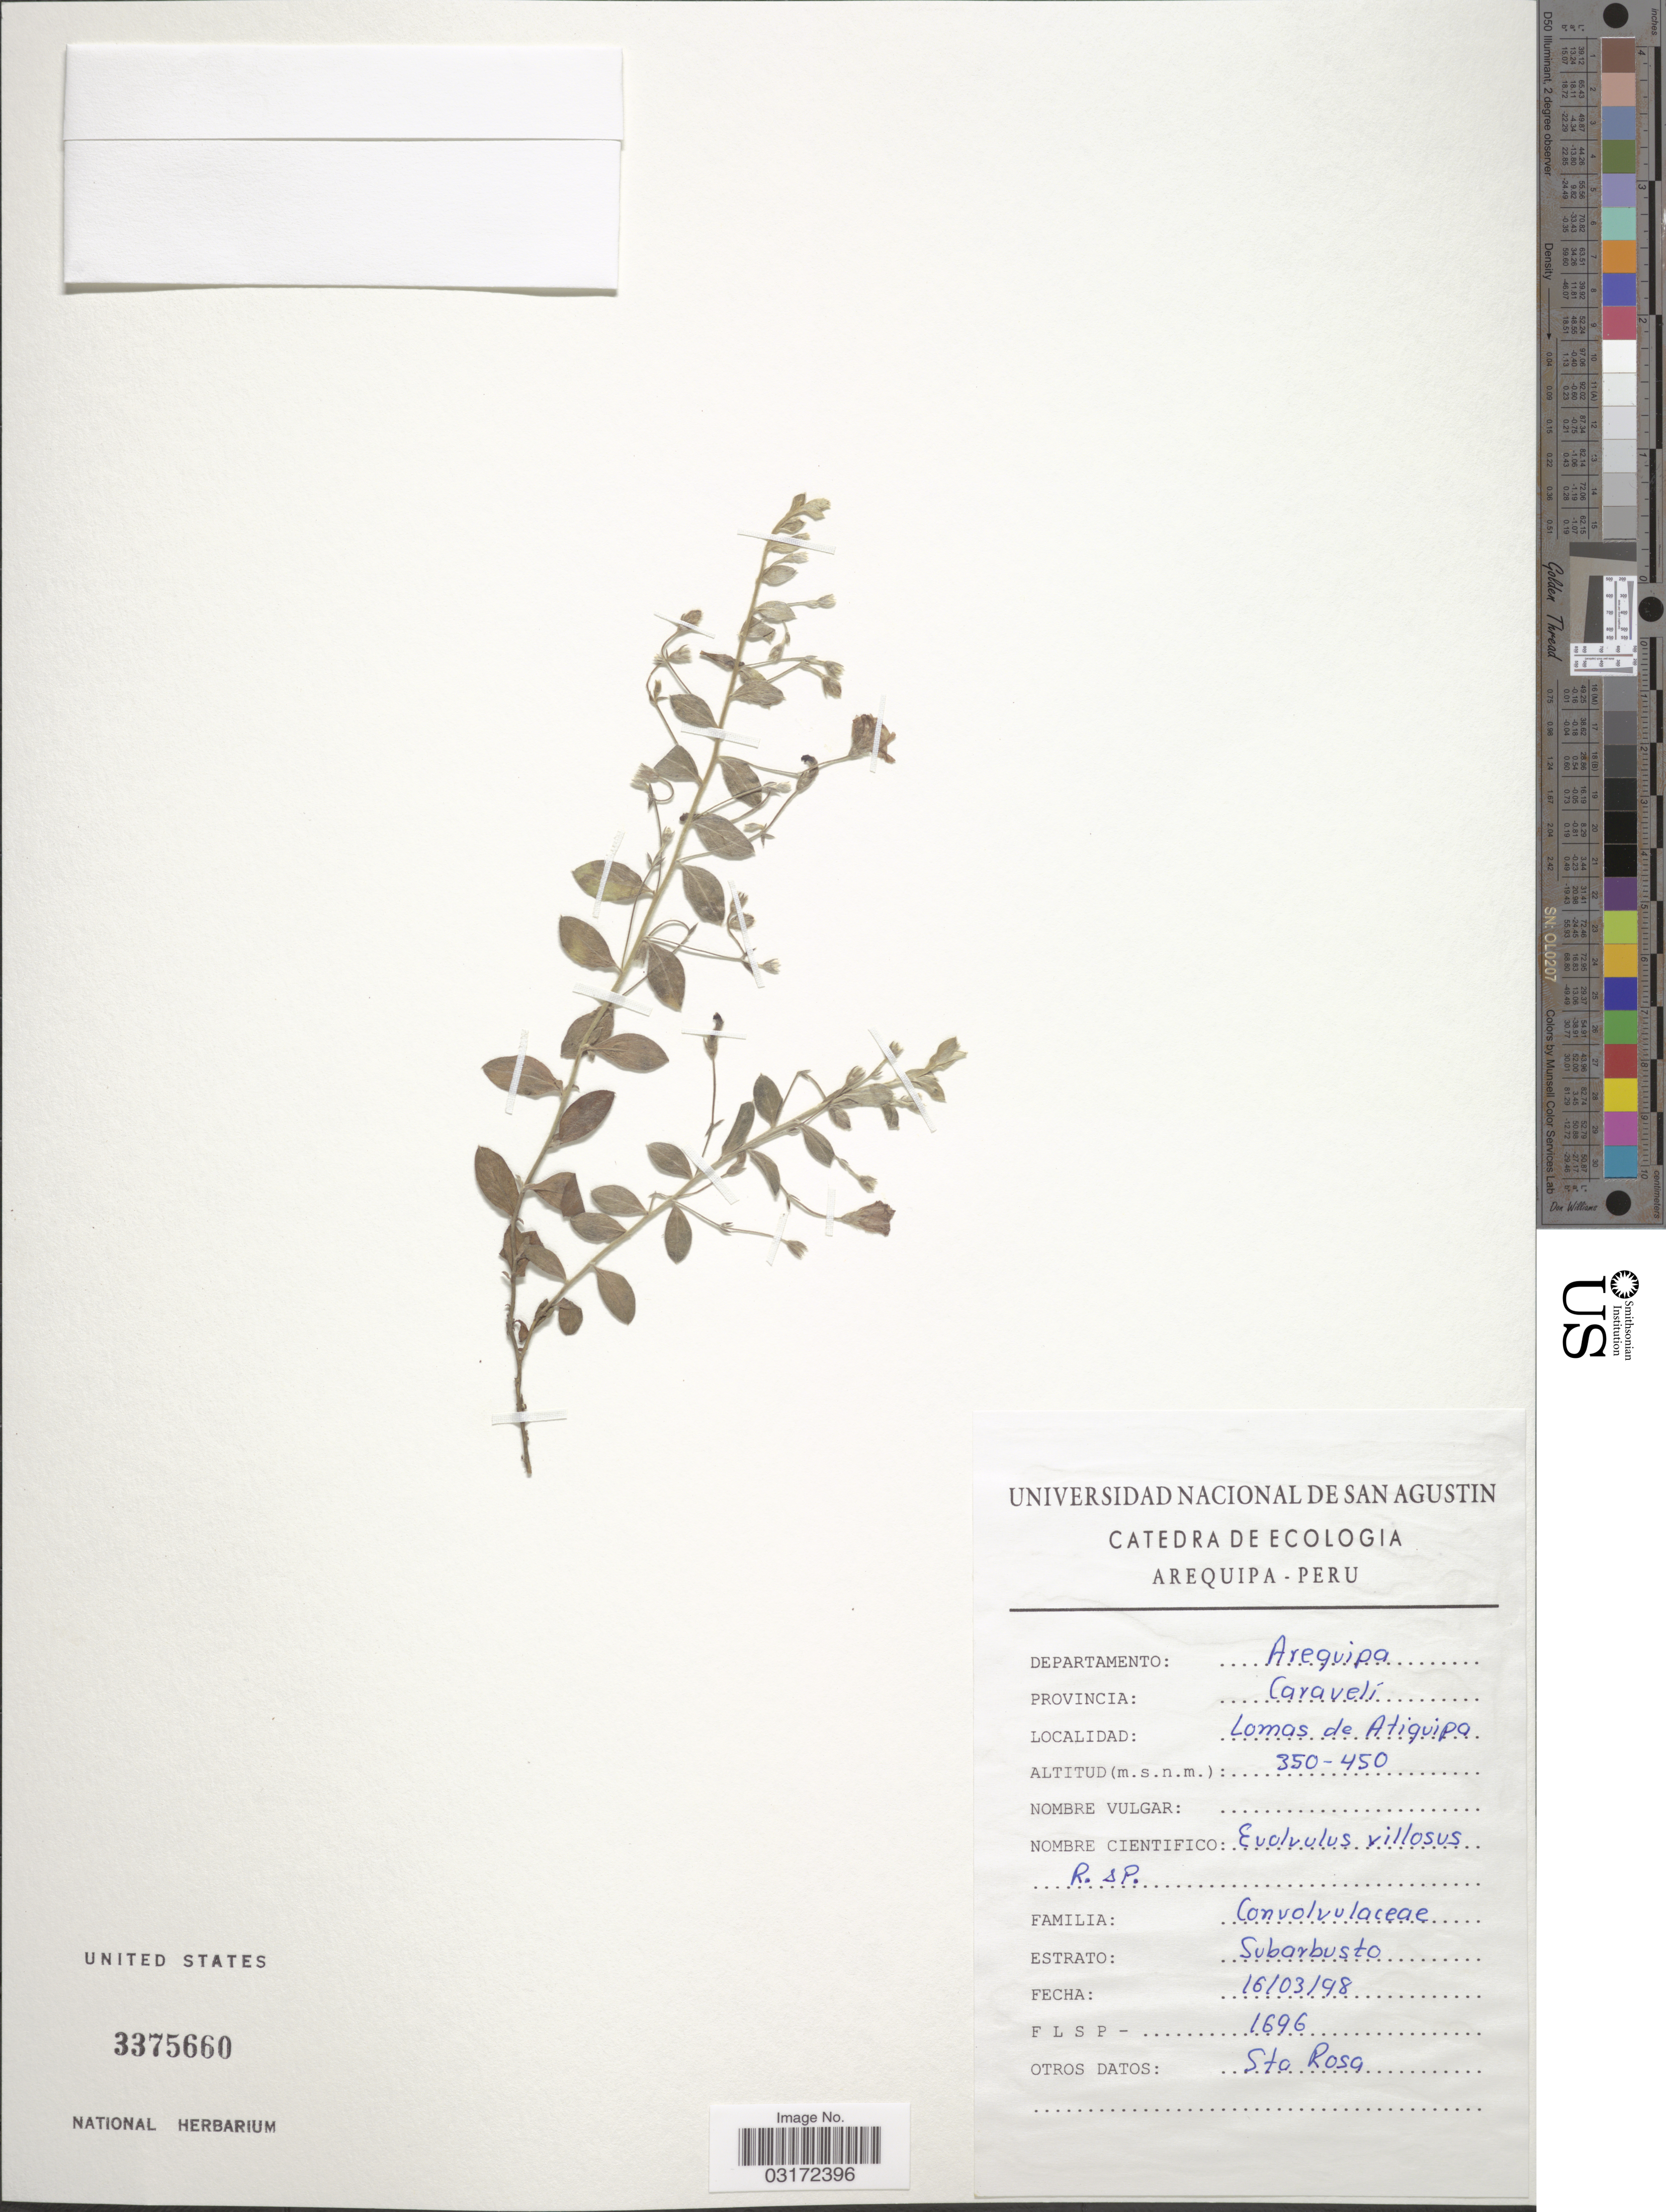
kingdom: Plantae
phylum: Tracheophyta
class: Magnoliopsida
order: Solanales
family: Convolvulaceae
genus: Evolvulus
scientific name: Evolvulus villosus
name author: Ruiz & Pav.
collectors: Universidad Nacional de San Agustin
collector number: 1696?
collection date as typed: Transcribed d/m/y: 16/3/98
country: Peru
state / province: Arequipa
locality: Departamento: Arequipa, Provincia: Caravelí. Lomas de Atiquipa.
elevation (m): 350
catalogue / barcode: US 3375660